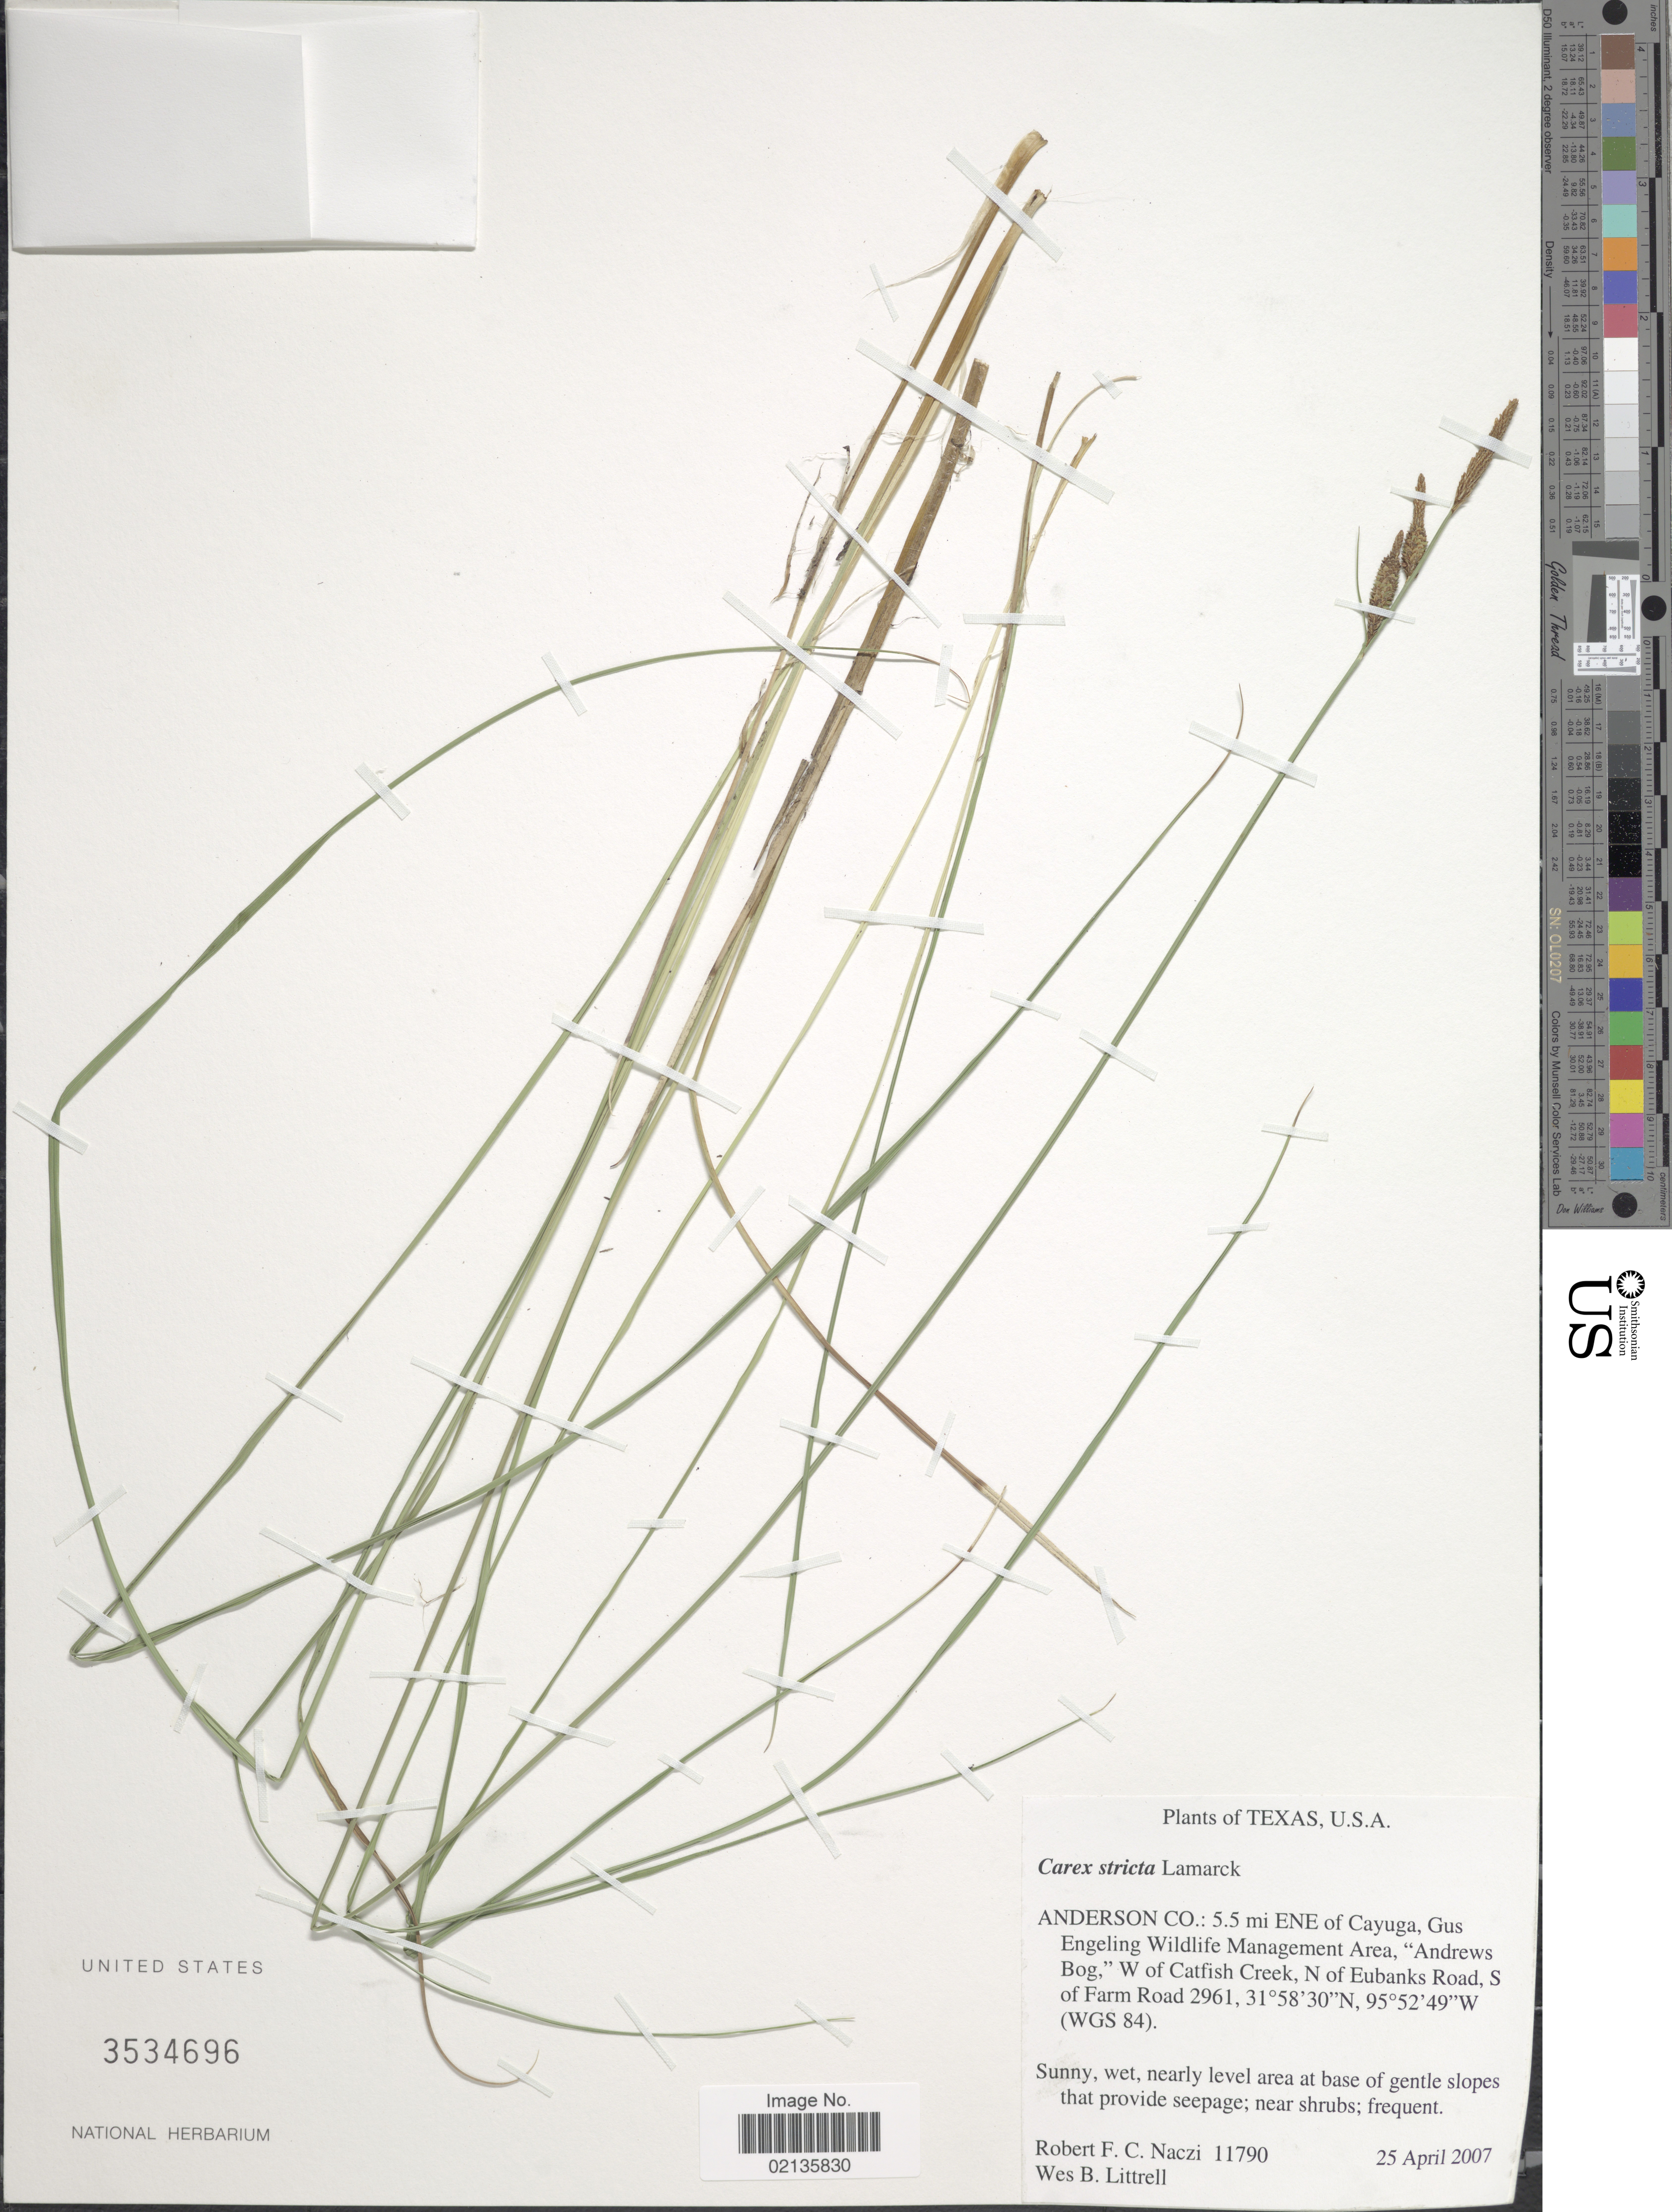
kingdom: Plantae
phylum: Tracheophyta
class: Liliopsida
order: Poales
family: Cyperaceae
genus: Carex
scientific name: Carex stricta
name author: Lam.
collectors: R. F. C. Naczi & W. Littrell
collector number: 11790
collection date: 2007-04-25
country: United States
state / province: Texas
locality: Anderson Co.: 5.5 mi ENE of Cayuga, Gus Engeling Wildlife Management Area, "Andrews Bog, " W of Catfish Creek, N of Eubanks Road, S of Farm Road 2961 (WGS 84)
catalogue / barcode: US 3534696